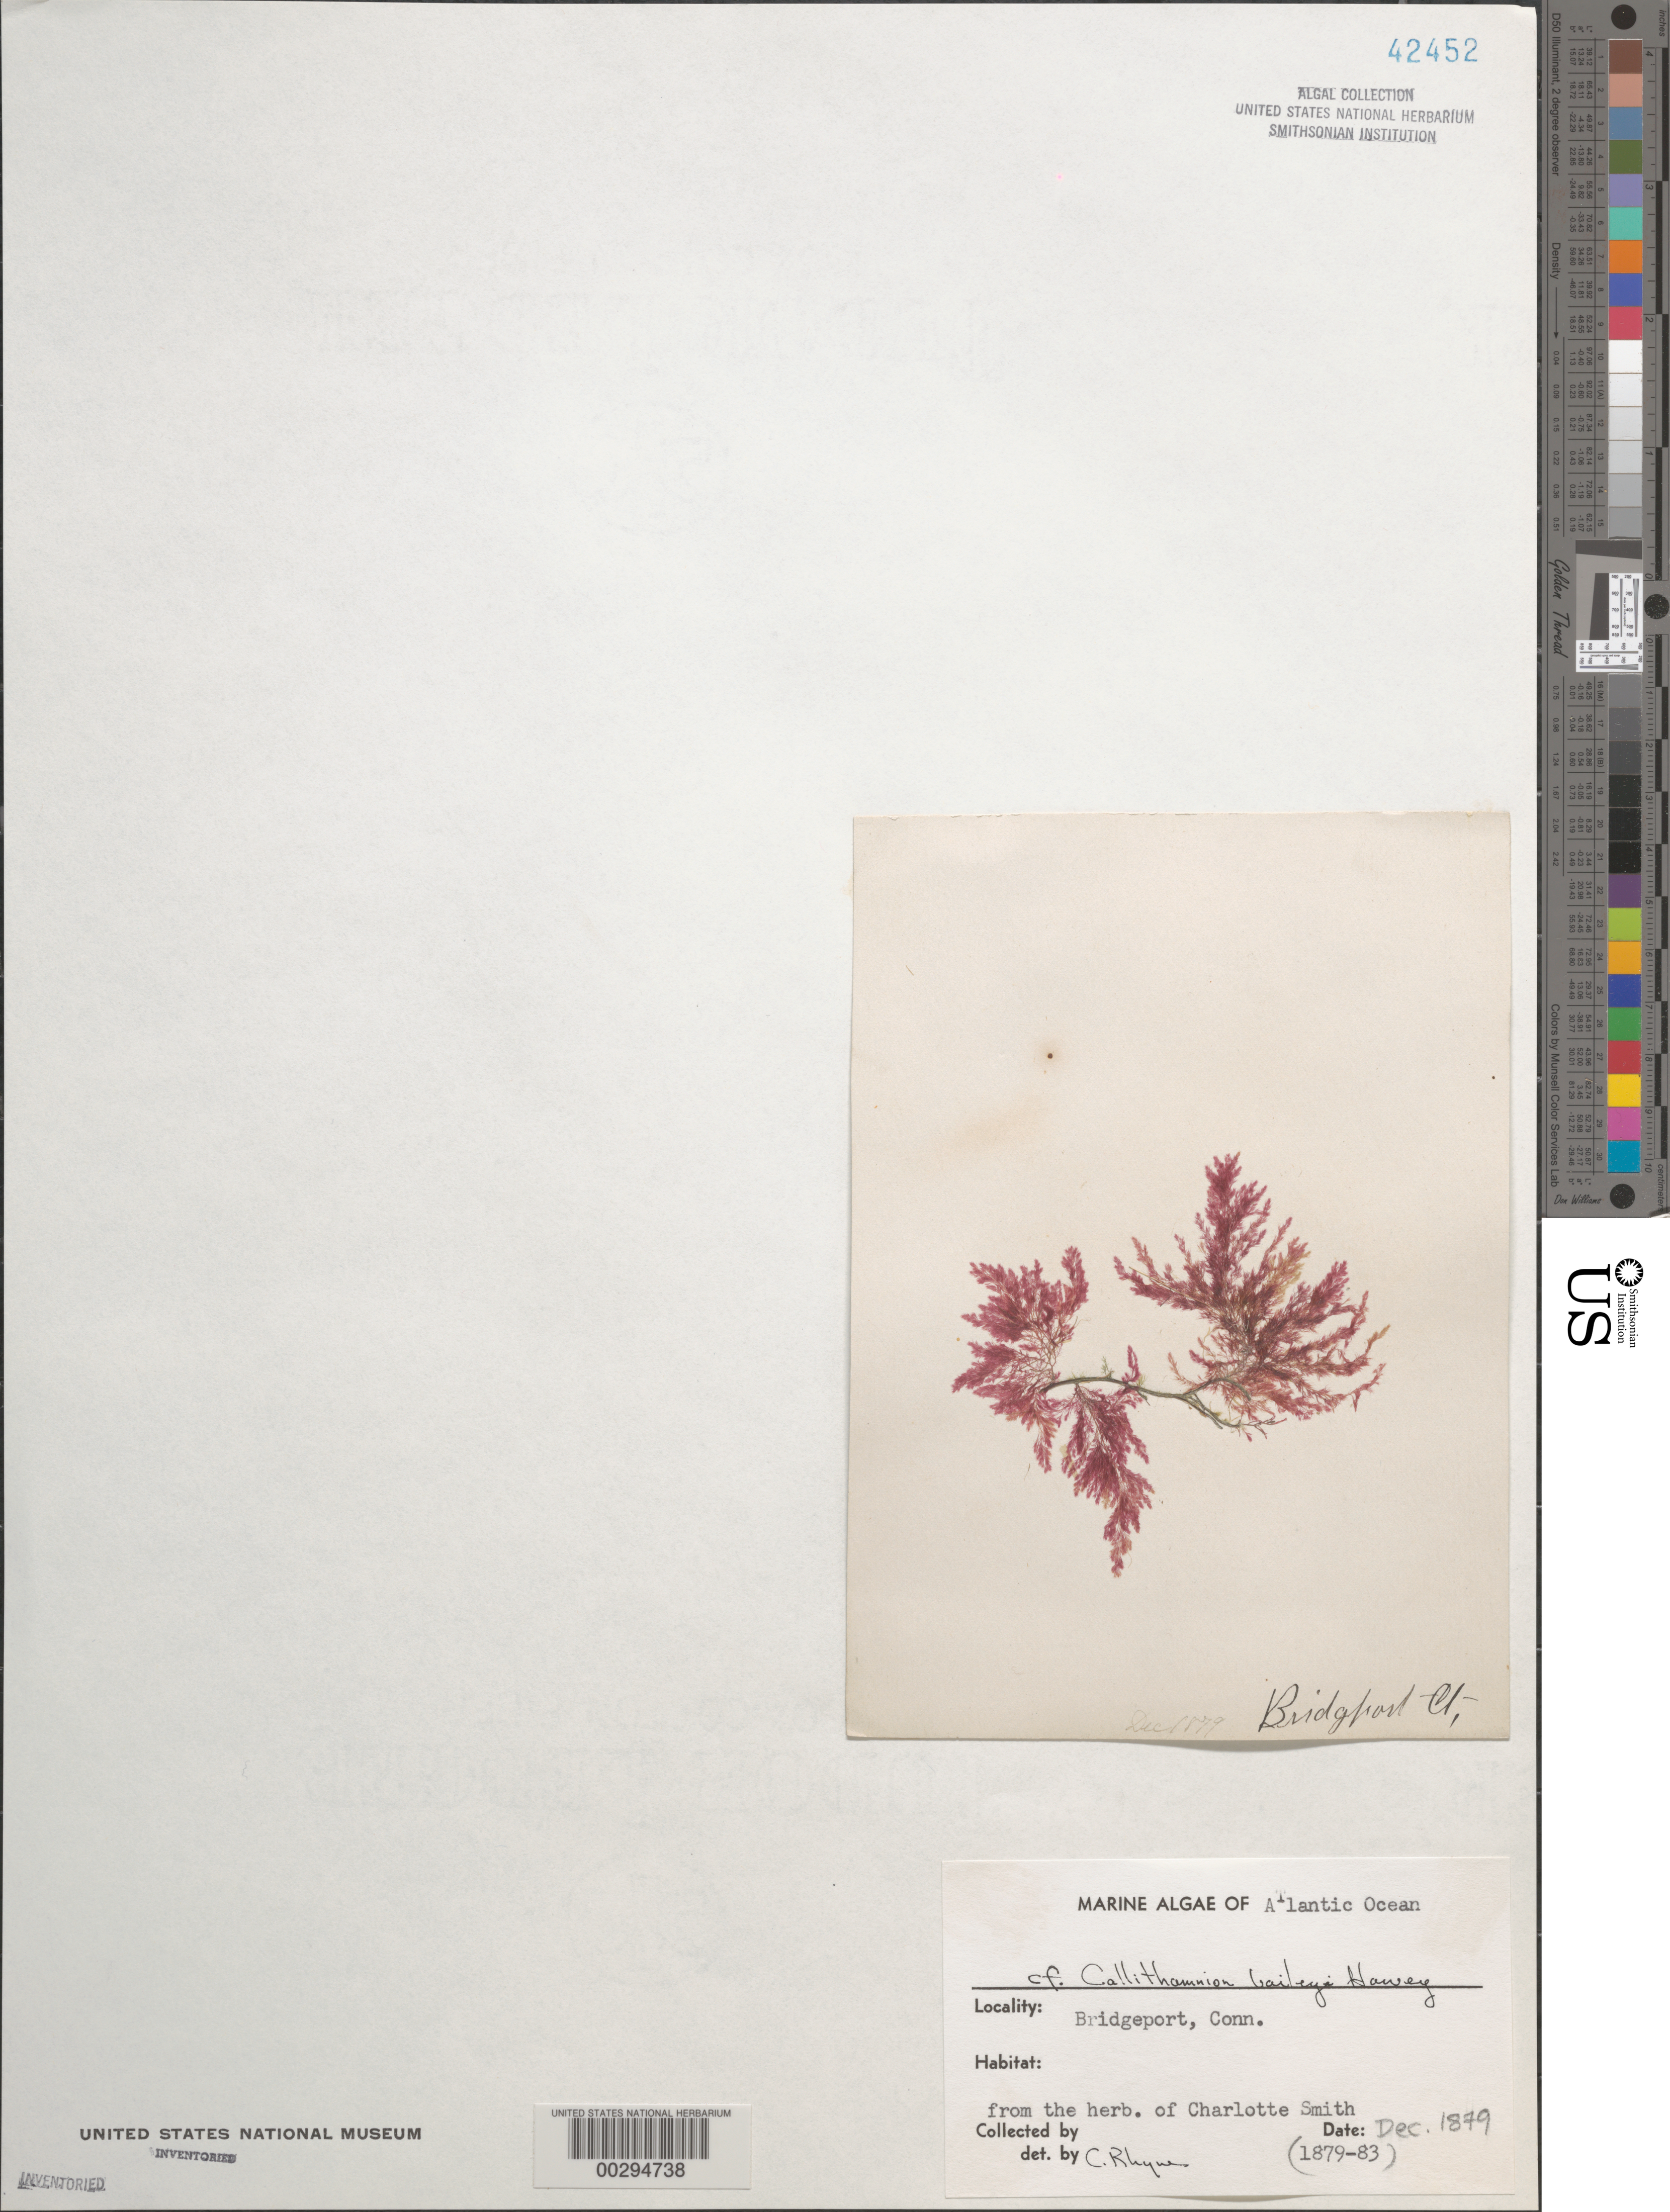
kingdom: Plantae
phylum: Rhodophyta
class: Florideophyceae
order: Ceramiales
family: Callithamniaceae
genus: Callithamnion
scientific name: Callithamnion tetragonum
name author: (With.) S.F. Gray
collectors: Charlotte Smith (herbarium)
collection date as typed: Dec 1879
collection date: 1879-12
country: United States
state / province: Connecticut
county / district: Fairfield County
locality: Bridgeport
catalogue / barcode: US 42452